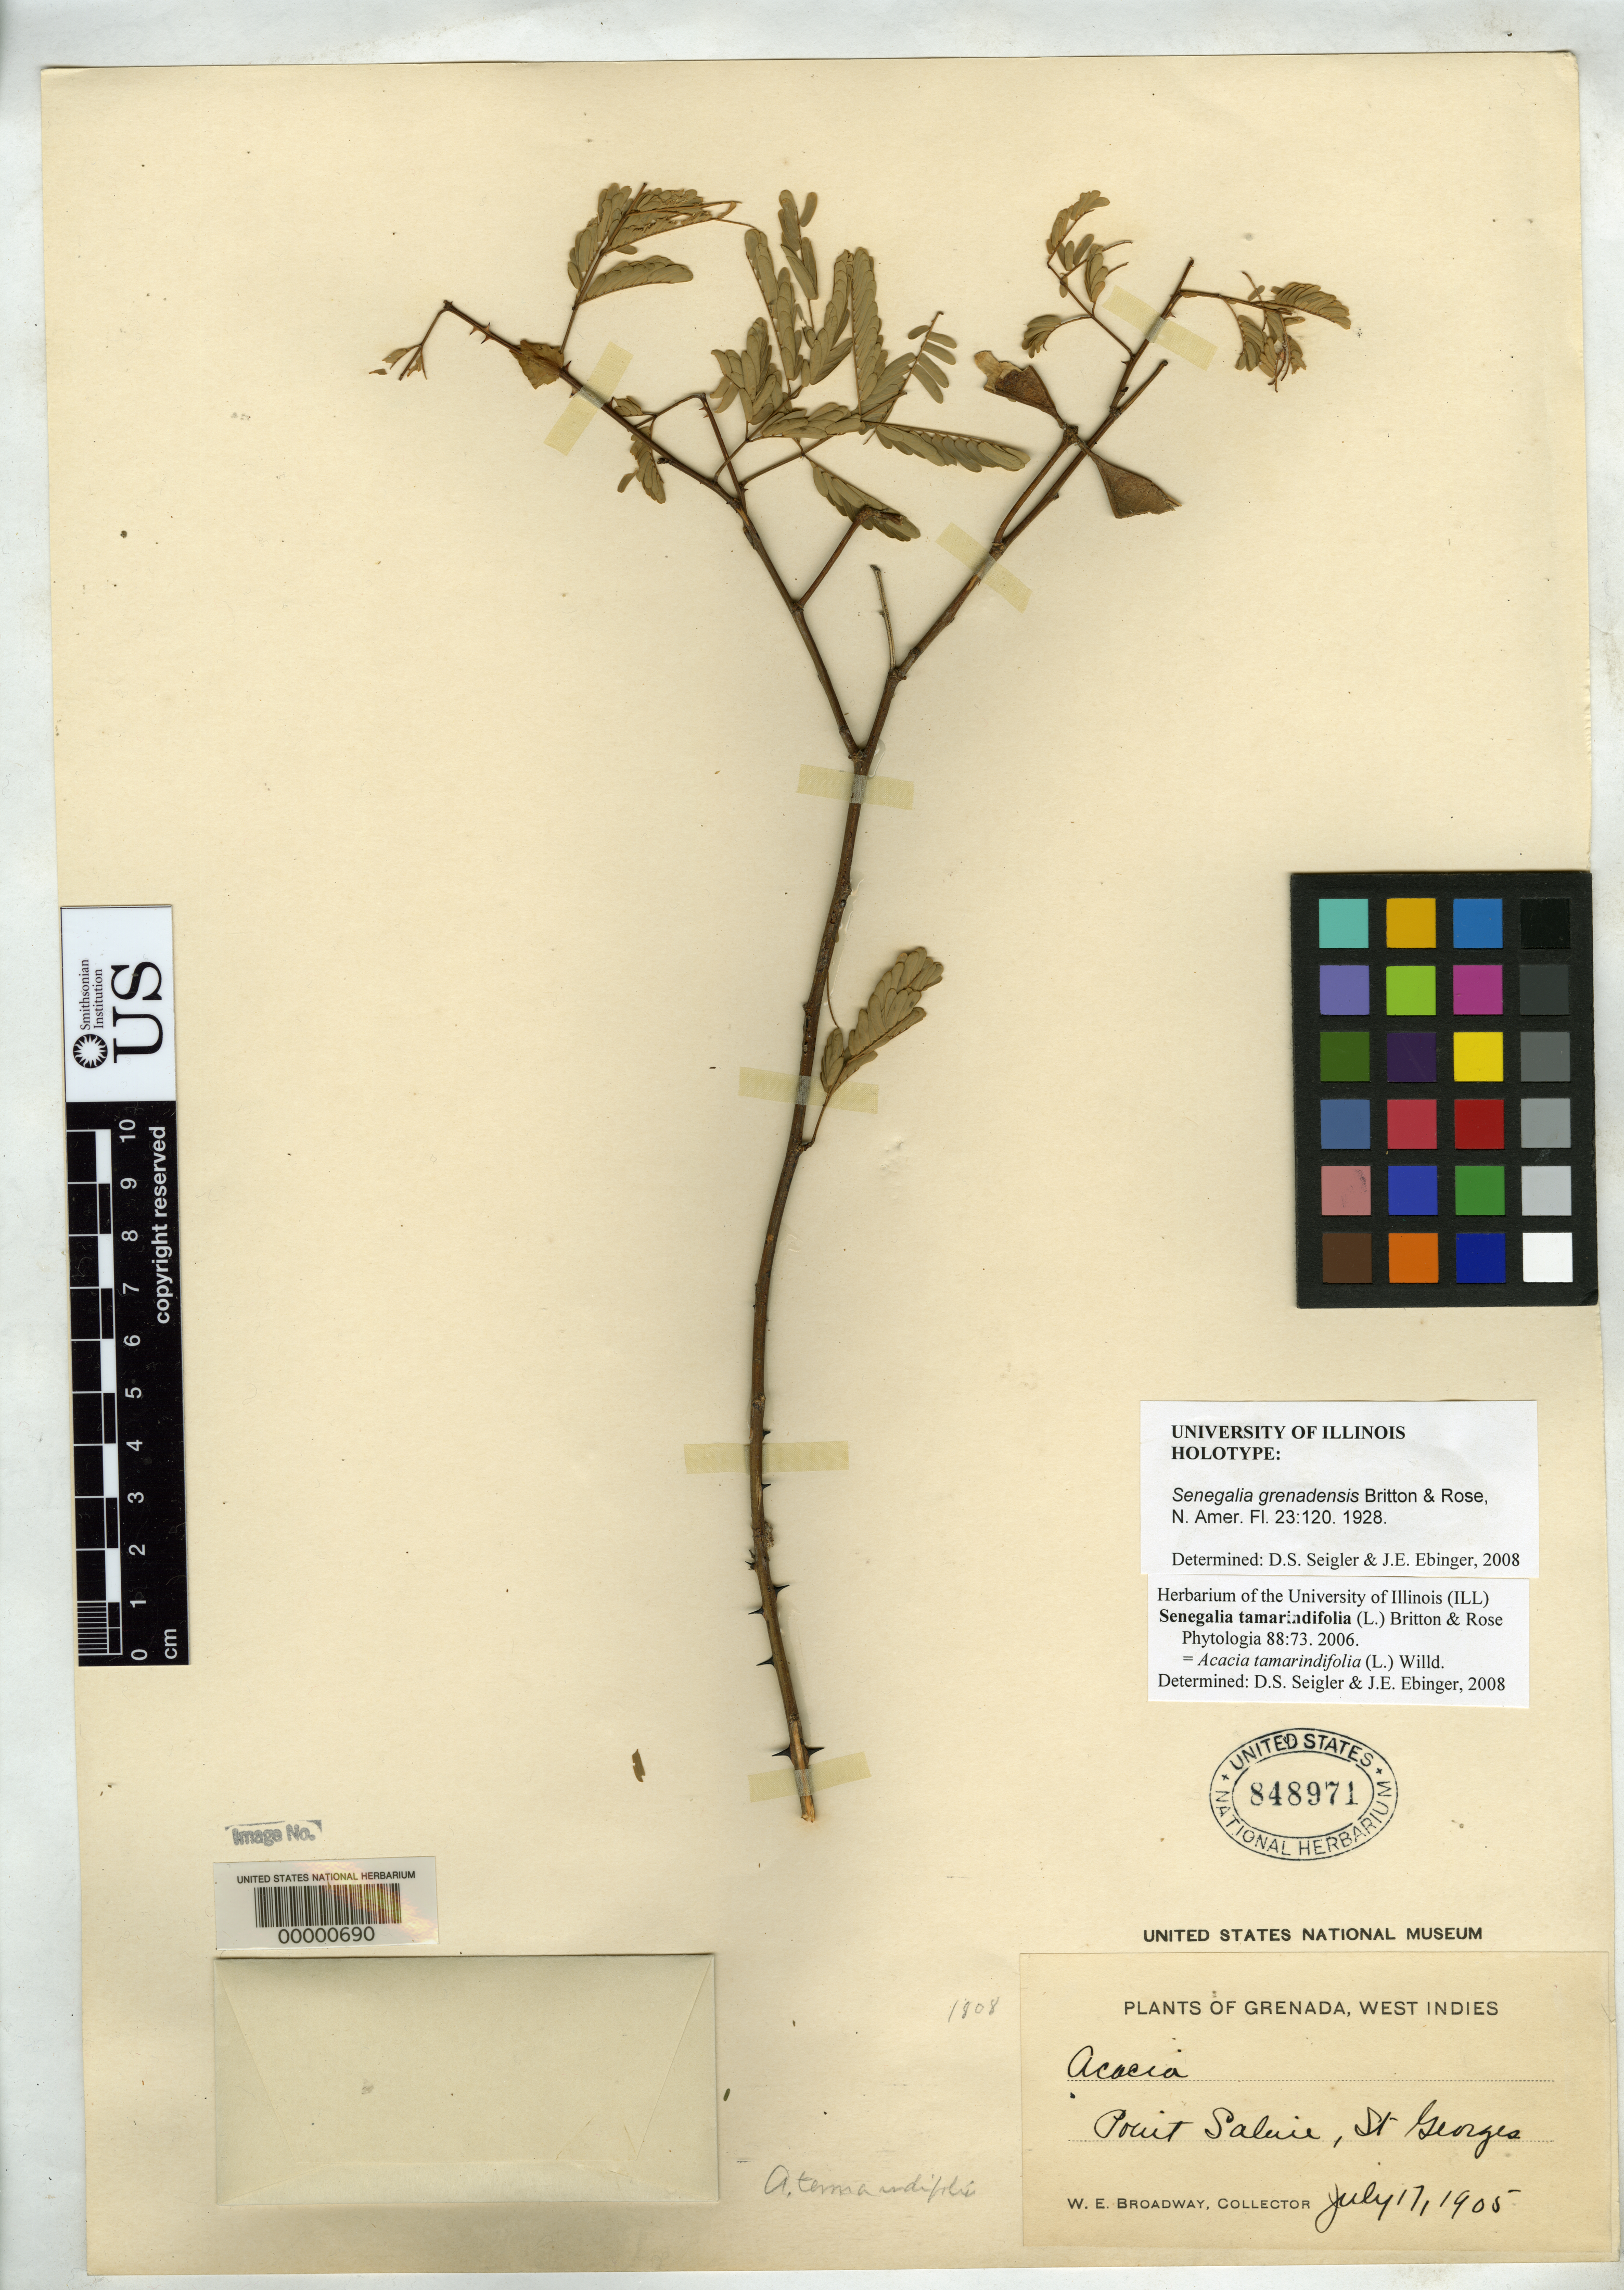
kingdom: Plantae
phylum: Tracheophyta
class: Magnoliopsida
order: Fabales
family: Fabaceae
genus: Senegalia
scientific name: Senegalia grenadensis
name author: Britton & Rose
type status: Holotype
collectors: W. E. Broadway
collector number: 1808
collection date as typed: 17 Jul 1905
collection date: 1905-07-17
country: Grenada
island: Windward Is.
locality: Point Saline, St. George's.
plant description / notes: Protologue does not indicate location of holotype. US specimen annotated (Seigler & Ebinger 2008) and cited (Seigler et al. 2006, Phytologia 88: 74) as holotype. No record of a duplicate at NY.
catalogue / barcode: US 848971